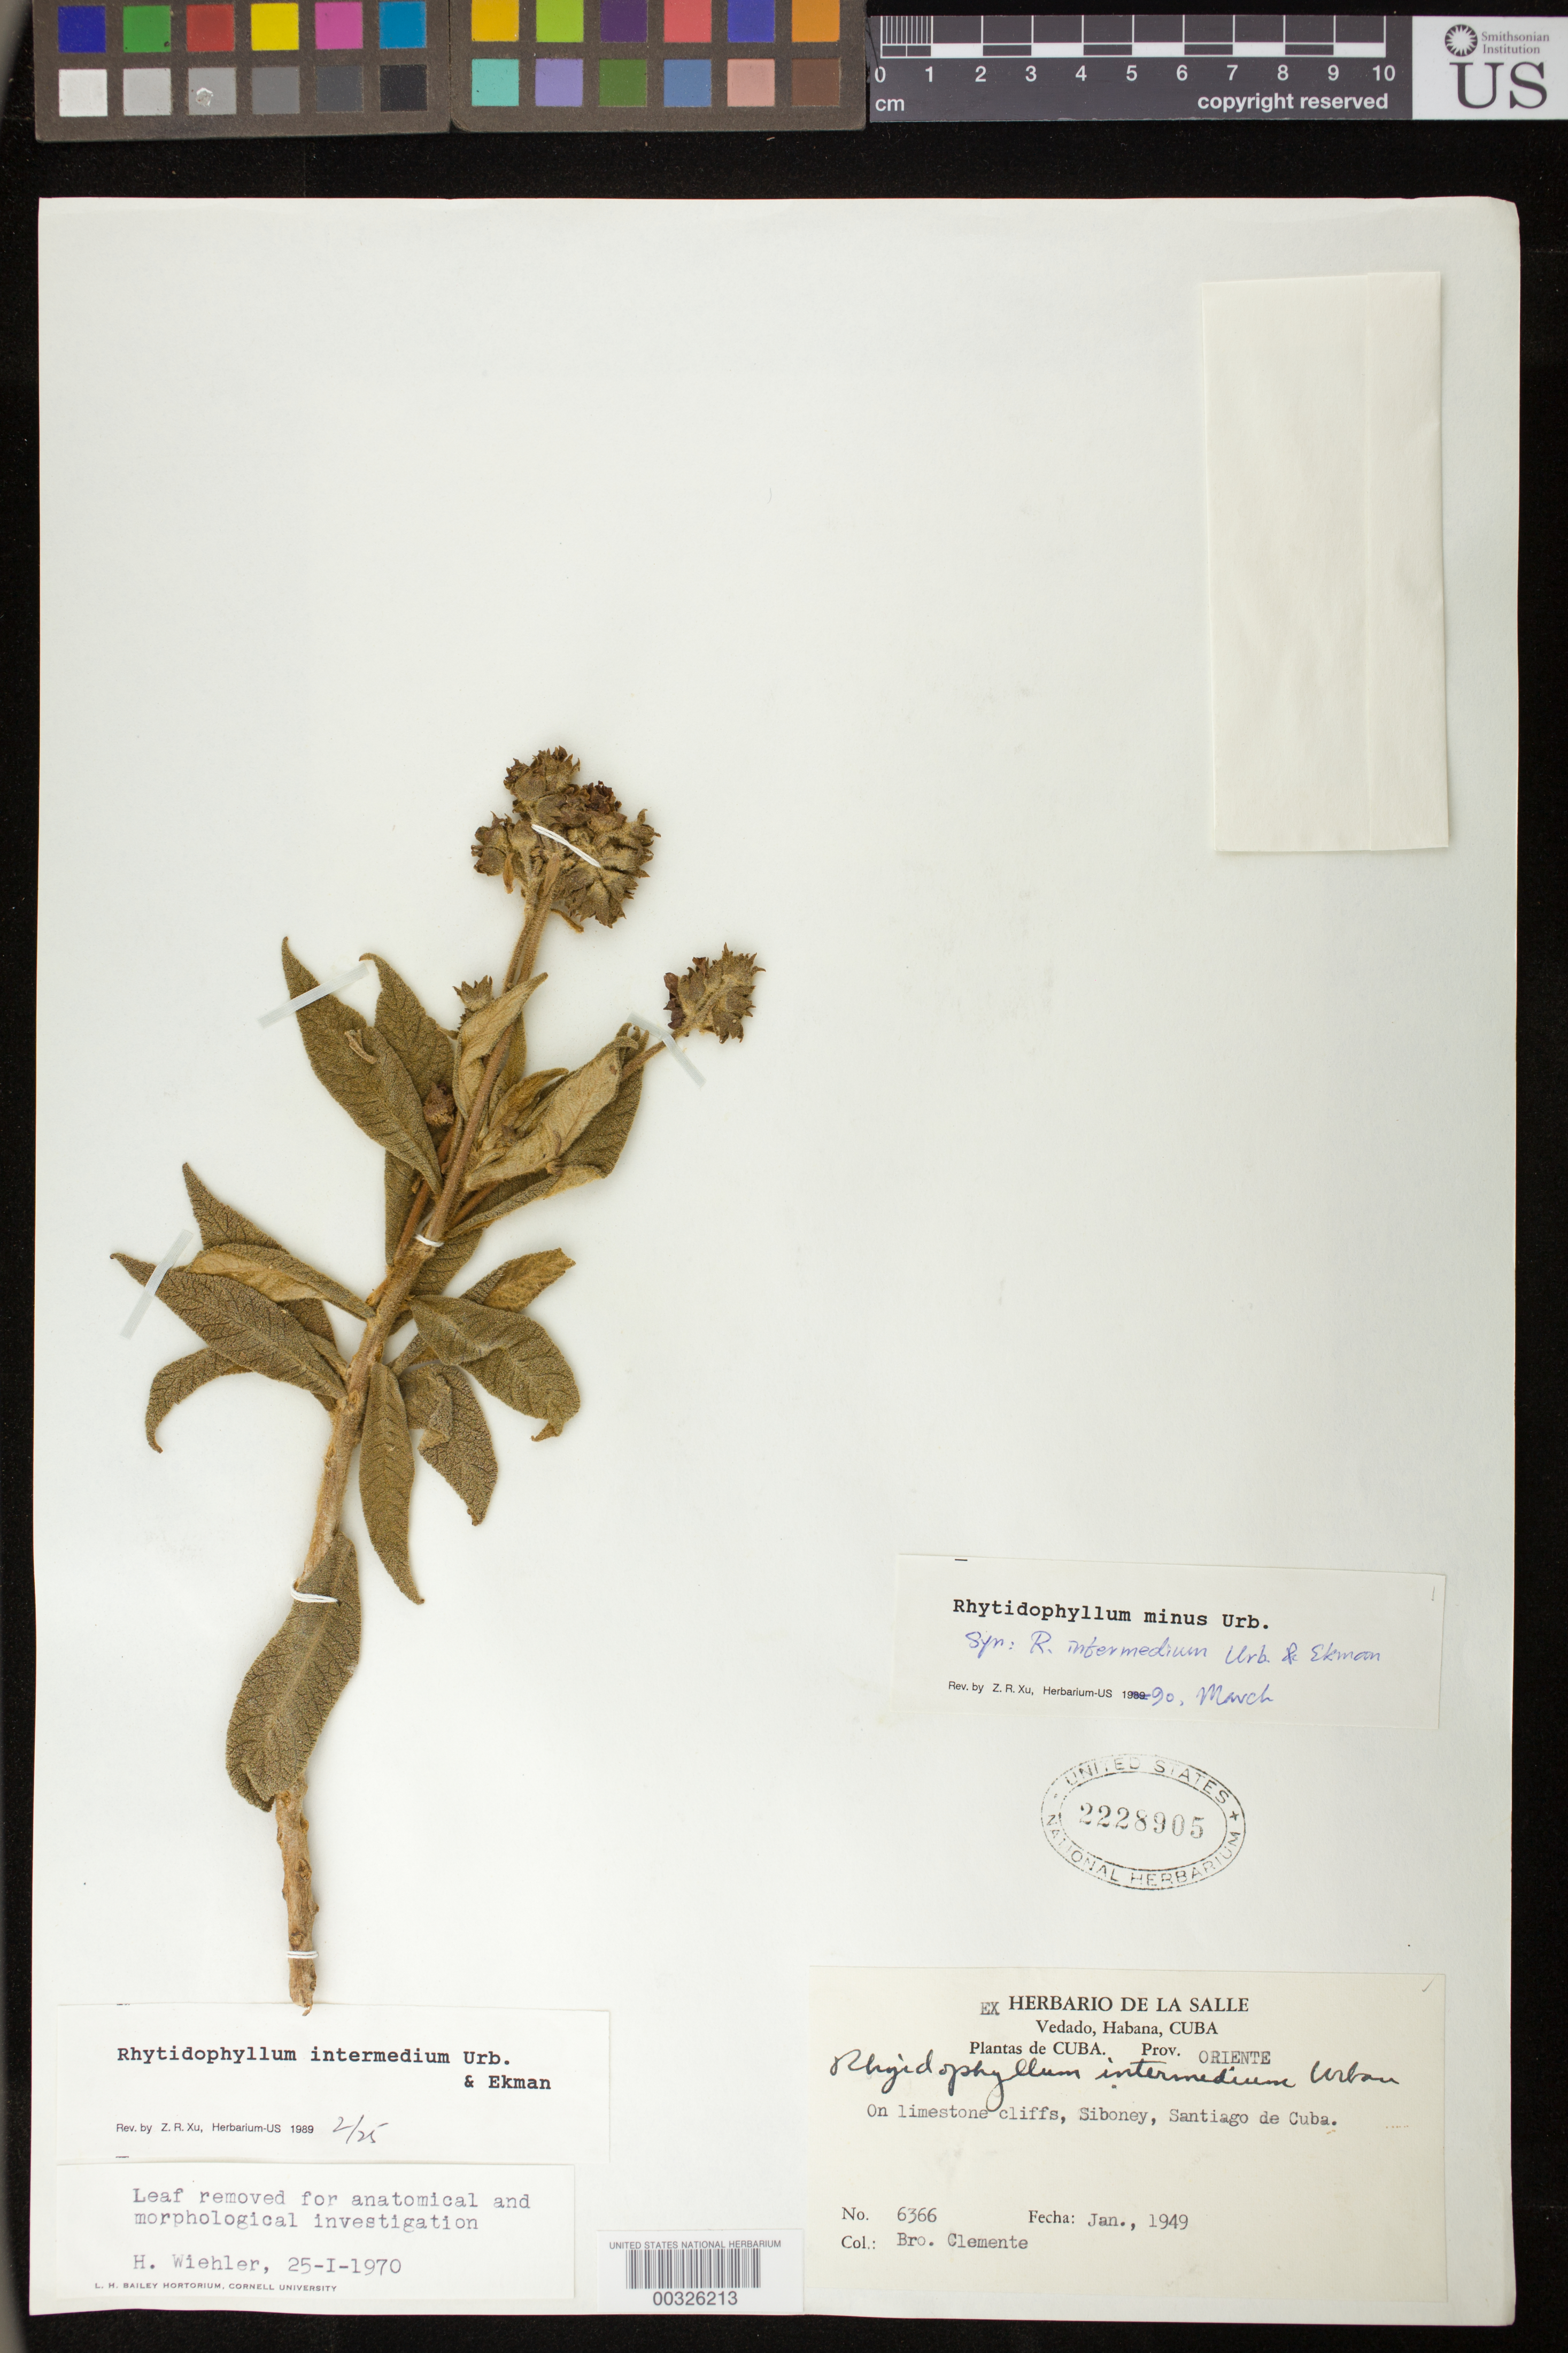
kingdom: Plantae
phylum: Tracheophyta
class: Magnoliopsida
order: Lamiales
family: Gesneriaceae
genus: Rhytidophyllum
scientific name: Rhytidophyllum minus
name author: Urb.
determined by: Skog, Laurence E.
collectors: Bro. Clemente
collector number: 6366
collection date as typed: Jan 1949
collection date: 1949-01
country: Cuba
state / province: Oriente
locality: Siboney, Santiago de Cuba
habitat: On limestone cliffs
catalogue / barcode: US 2228905